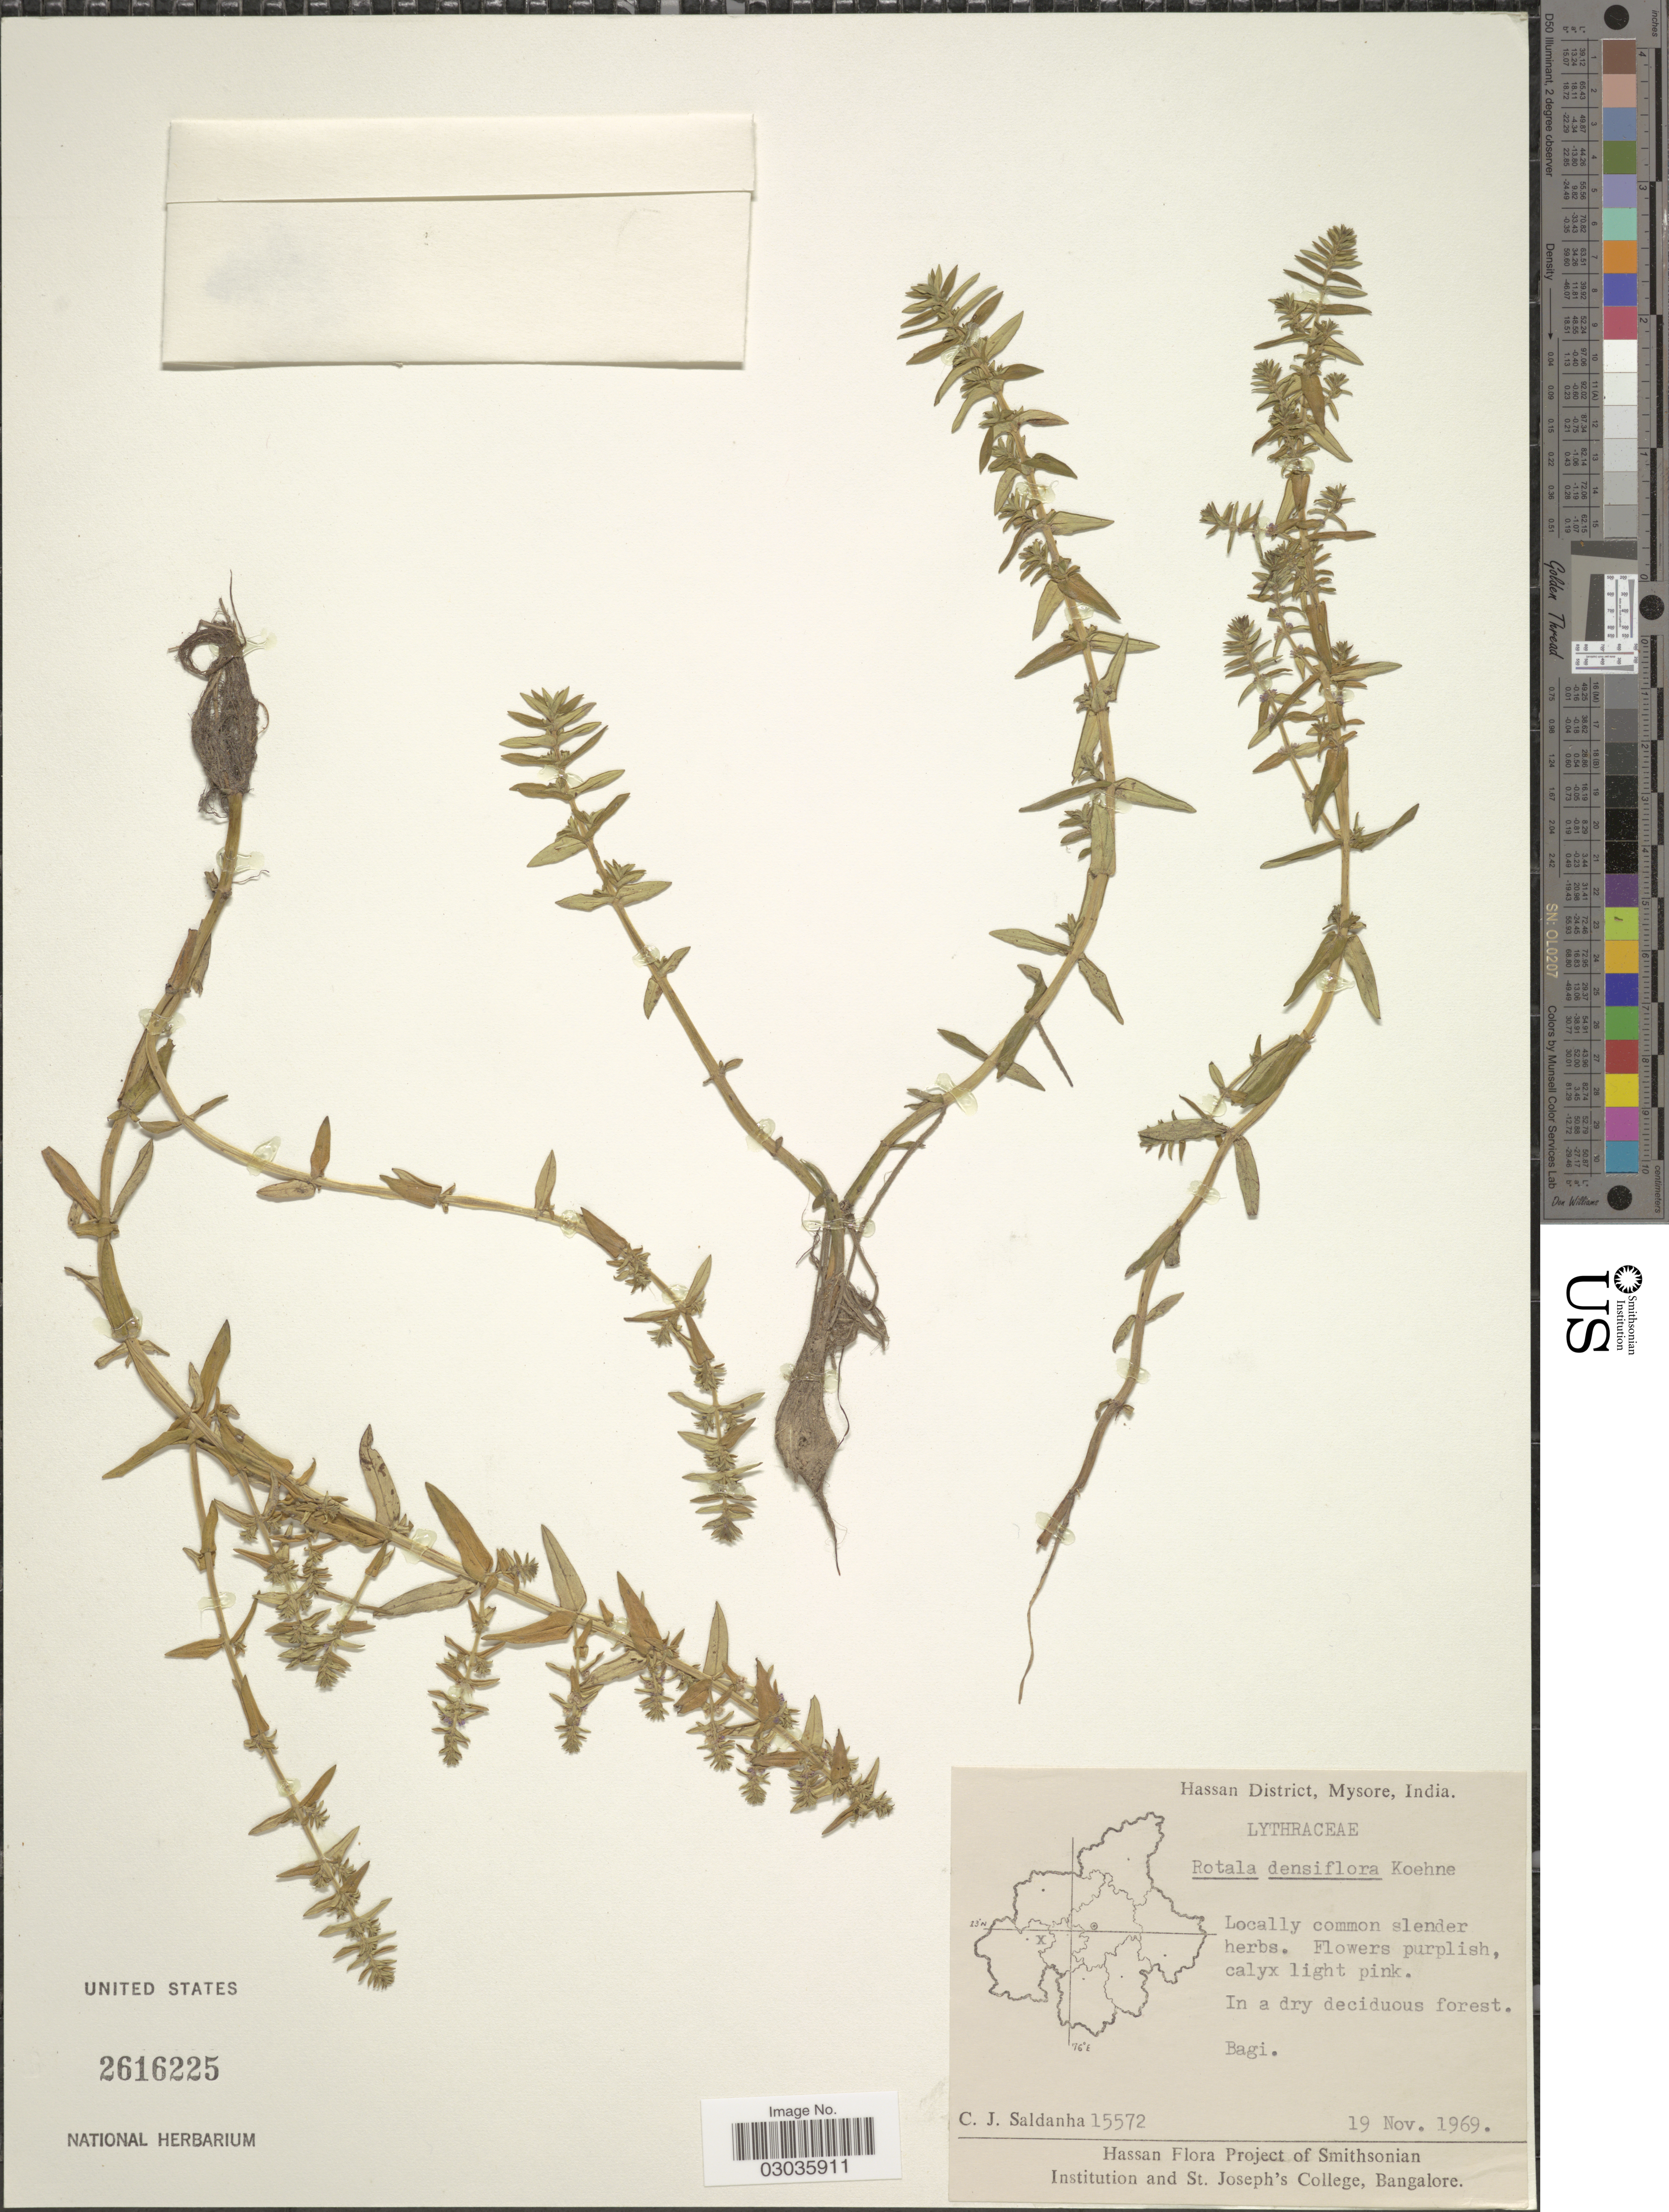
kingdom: Plantae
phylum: Tracheophyta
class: Magnoliopsida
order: Myrtales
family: Lythraceae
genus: Rotala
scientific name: Rotala densiflora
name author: (Roth) Koehne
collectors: C. J. Saldanha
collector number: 15572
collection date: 1969-11-19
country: India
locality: Hassan District, Mysore, Bagi.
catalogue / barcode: US 2616225